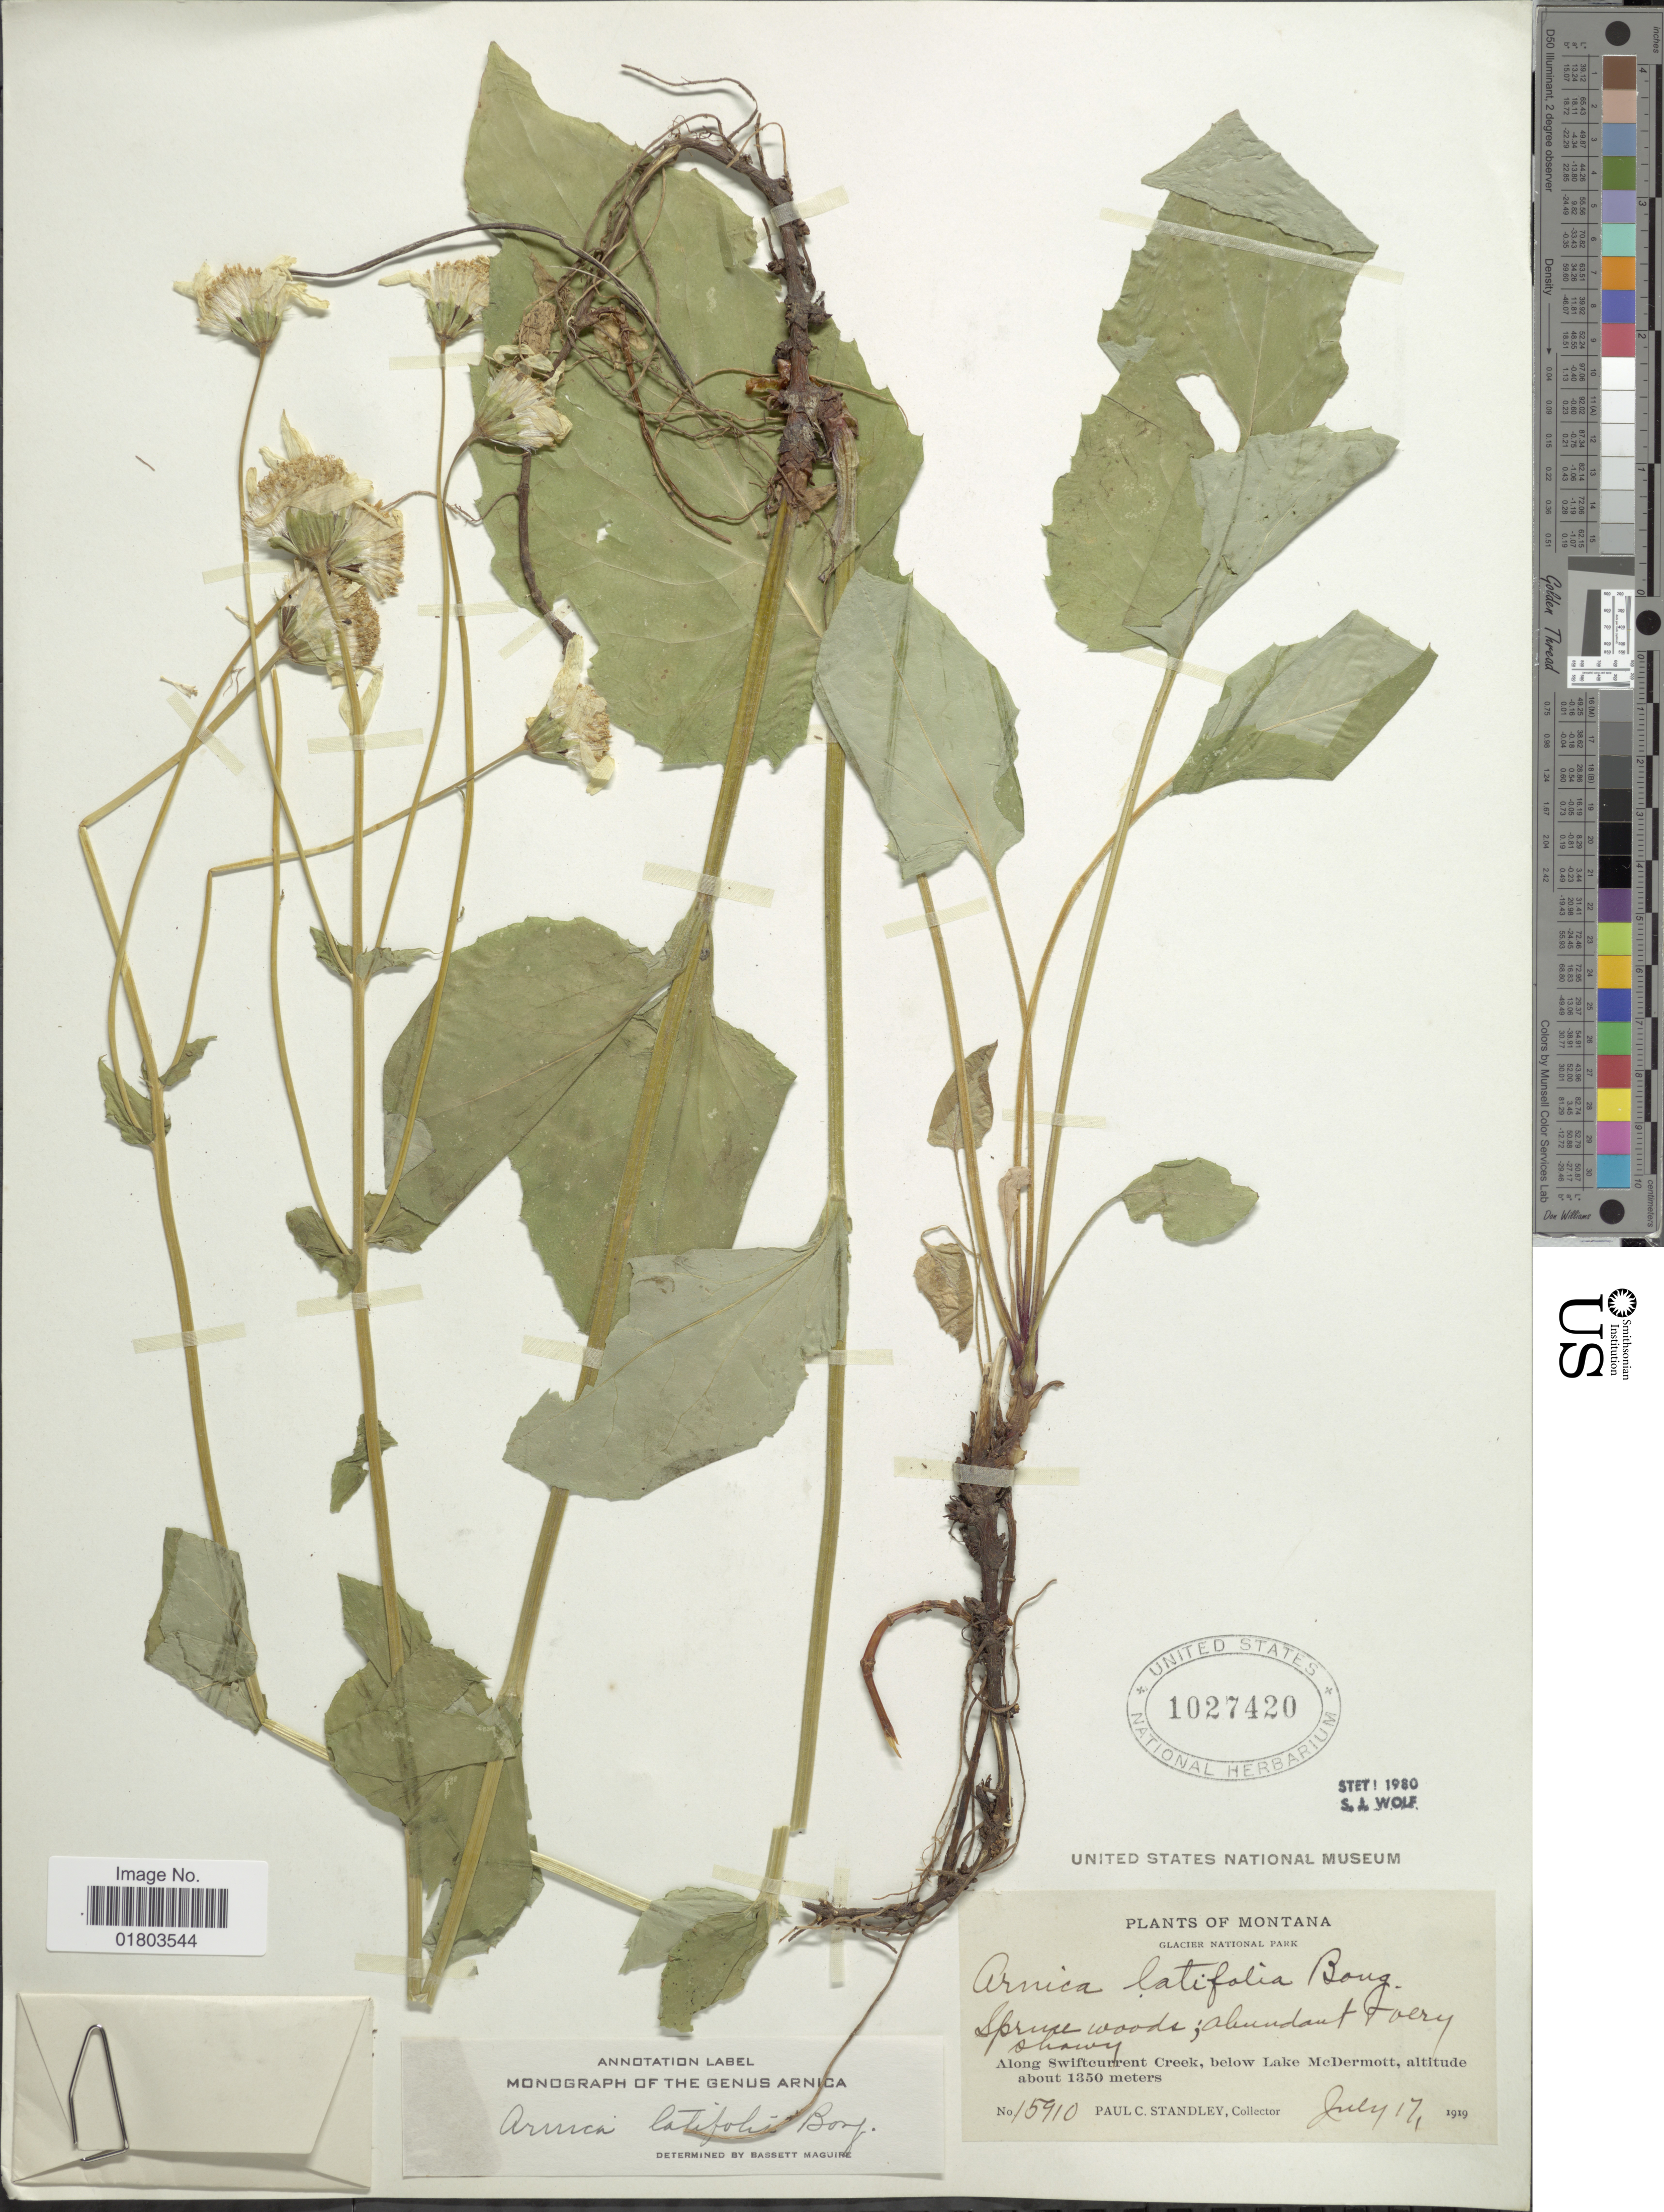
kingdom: Plantae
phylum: Tracheophyta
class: Magnoliopsida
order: Asterales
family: Asteraceae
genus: Arnica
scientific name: Arnica latifolia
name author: Bong.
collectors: P. C. Standley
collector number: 15910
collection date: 1919-07-17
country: United States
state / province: Montana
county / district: Glacier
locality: Glacier National Park, Spruce woods, Abundant & very shawy, Along Swiftcurrent Creek, below Lake McDermott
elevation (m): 1350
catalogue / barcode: US 1027420